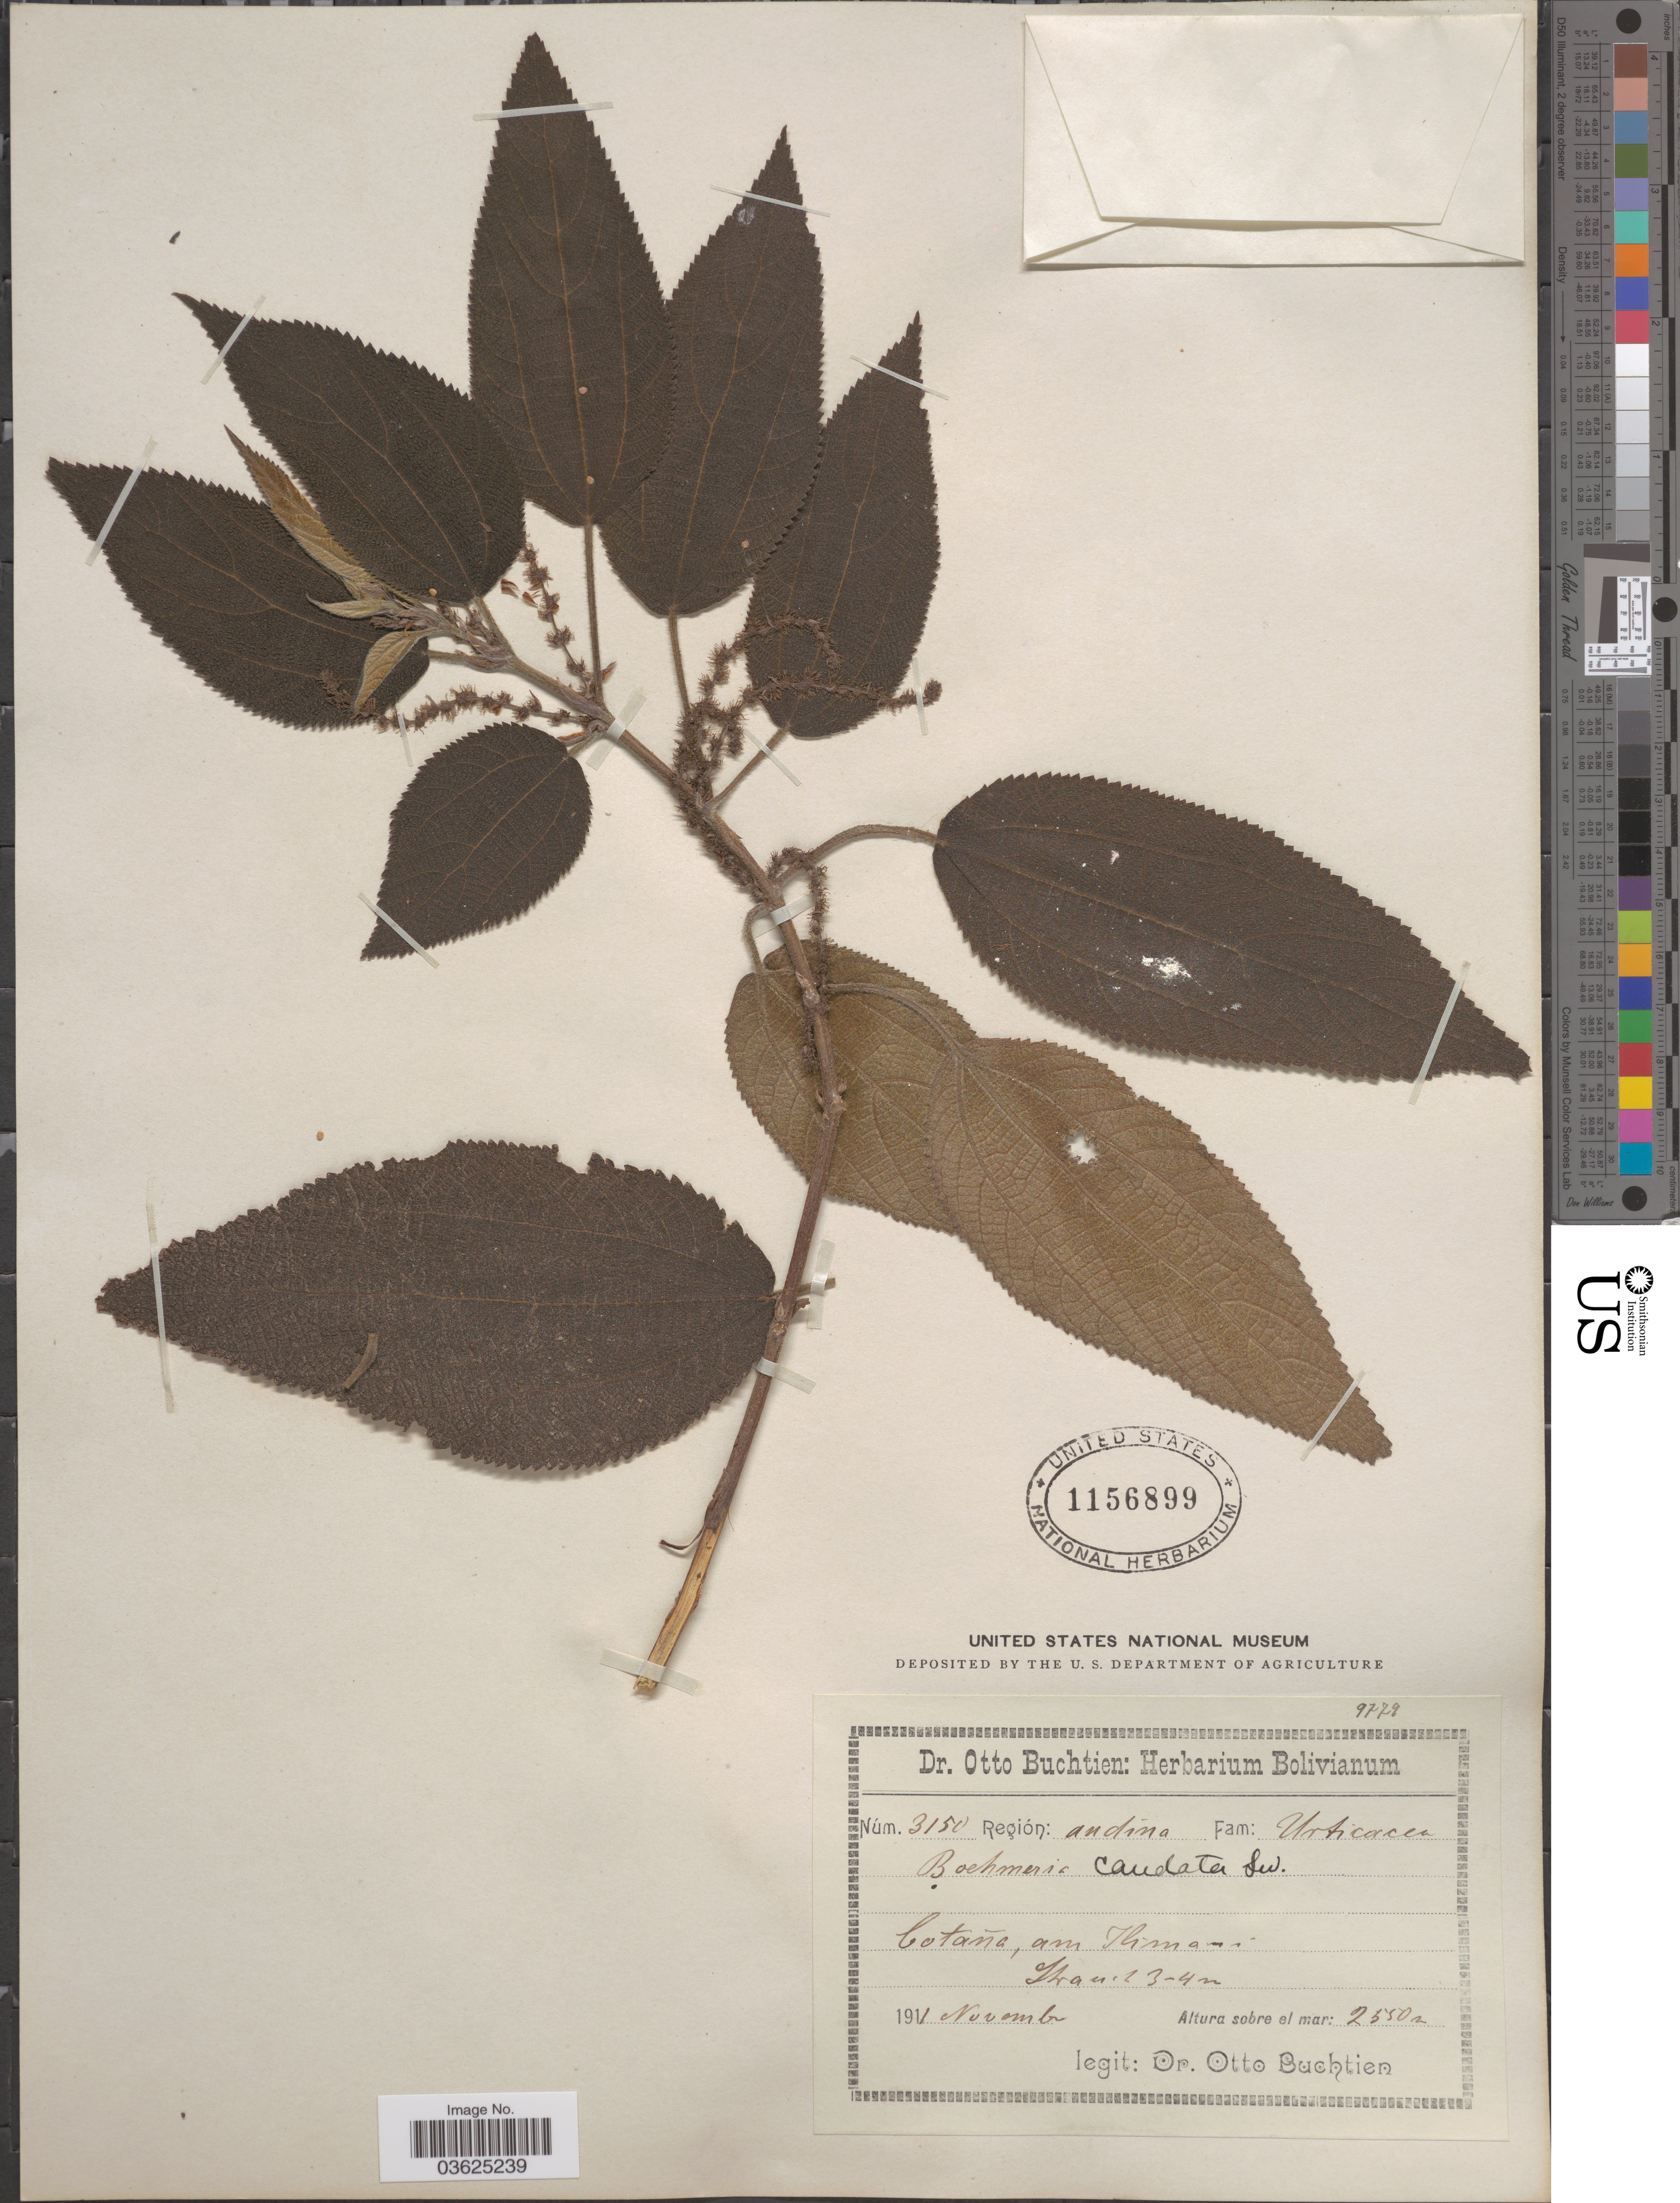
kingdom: Plantae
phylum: Tracheophyta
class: Magnoliopsida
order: Rosales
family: Urticaceae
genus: Boehmeria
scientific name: Boehmeria caudata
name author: Sw.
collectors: O. Buchtien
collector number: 3150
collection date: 1911-11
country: Bolivia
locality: Región: andina. Cotaña, am Ilimani.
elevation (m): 2550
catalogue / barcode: US 1156899